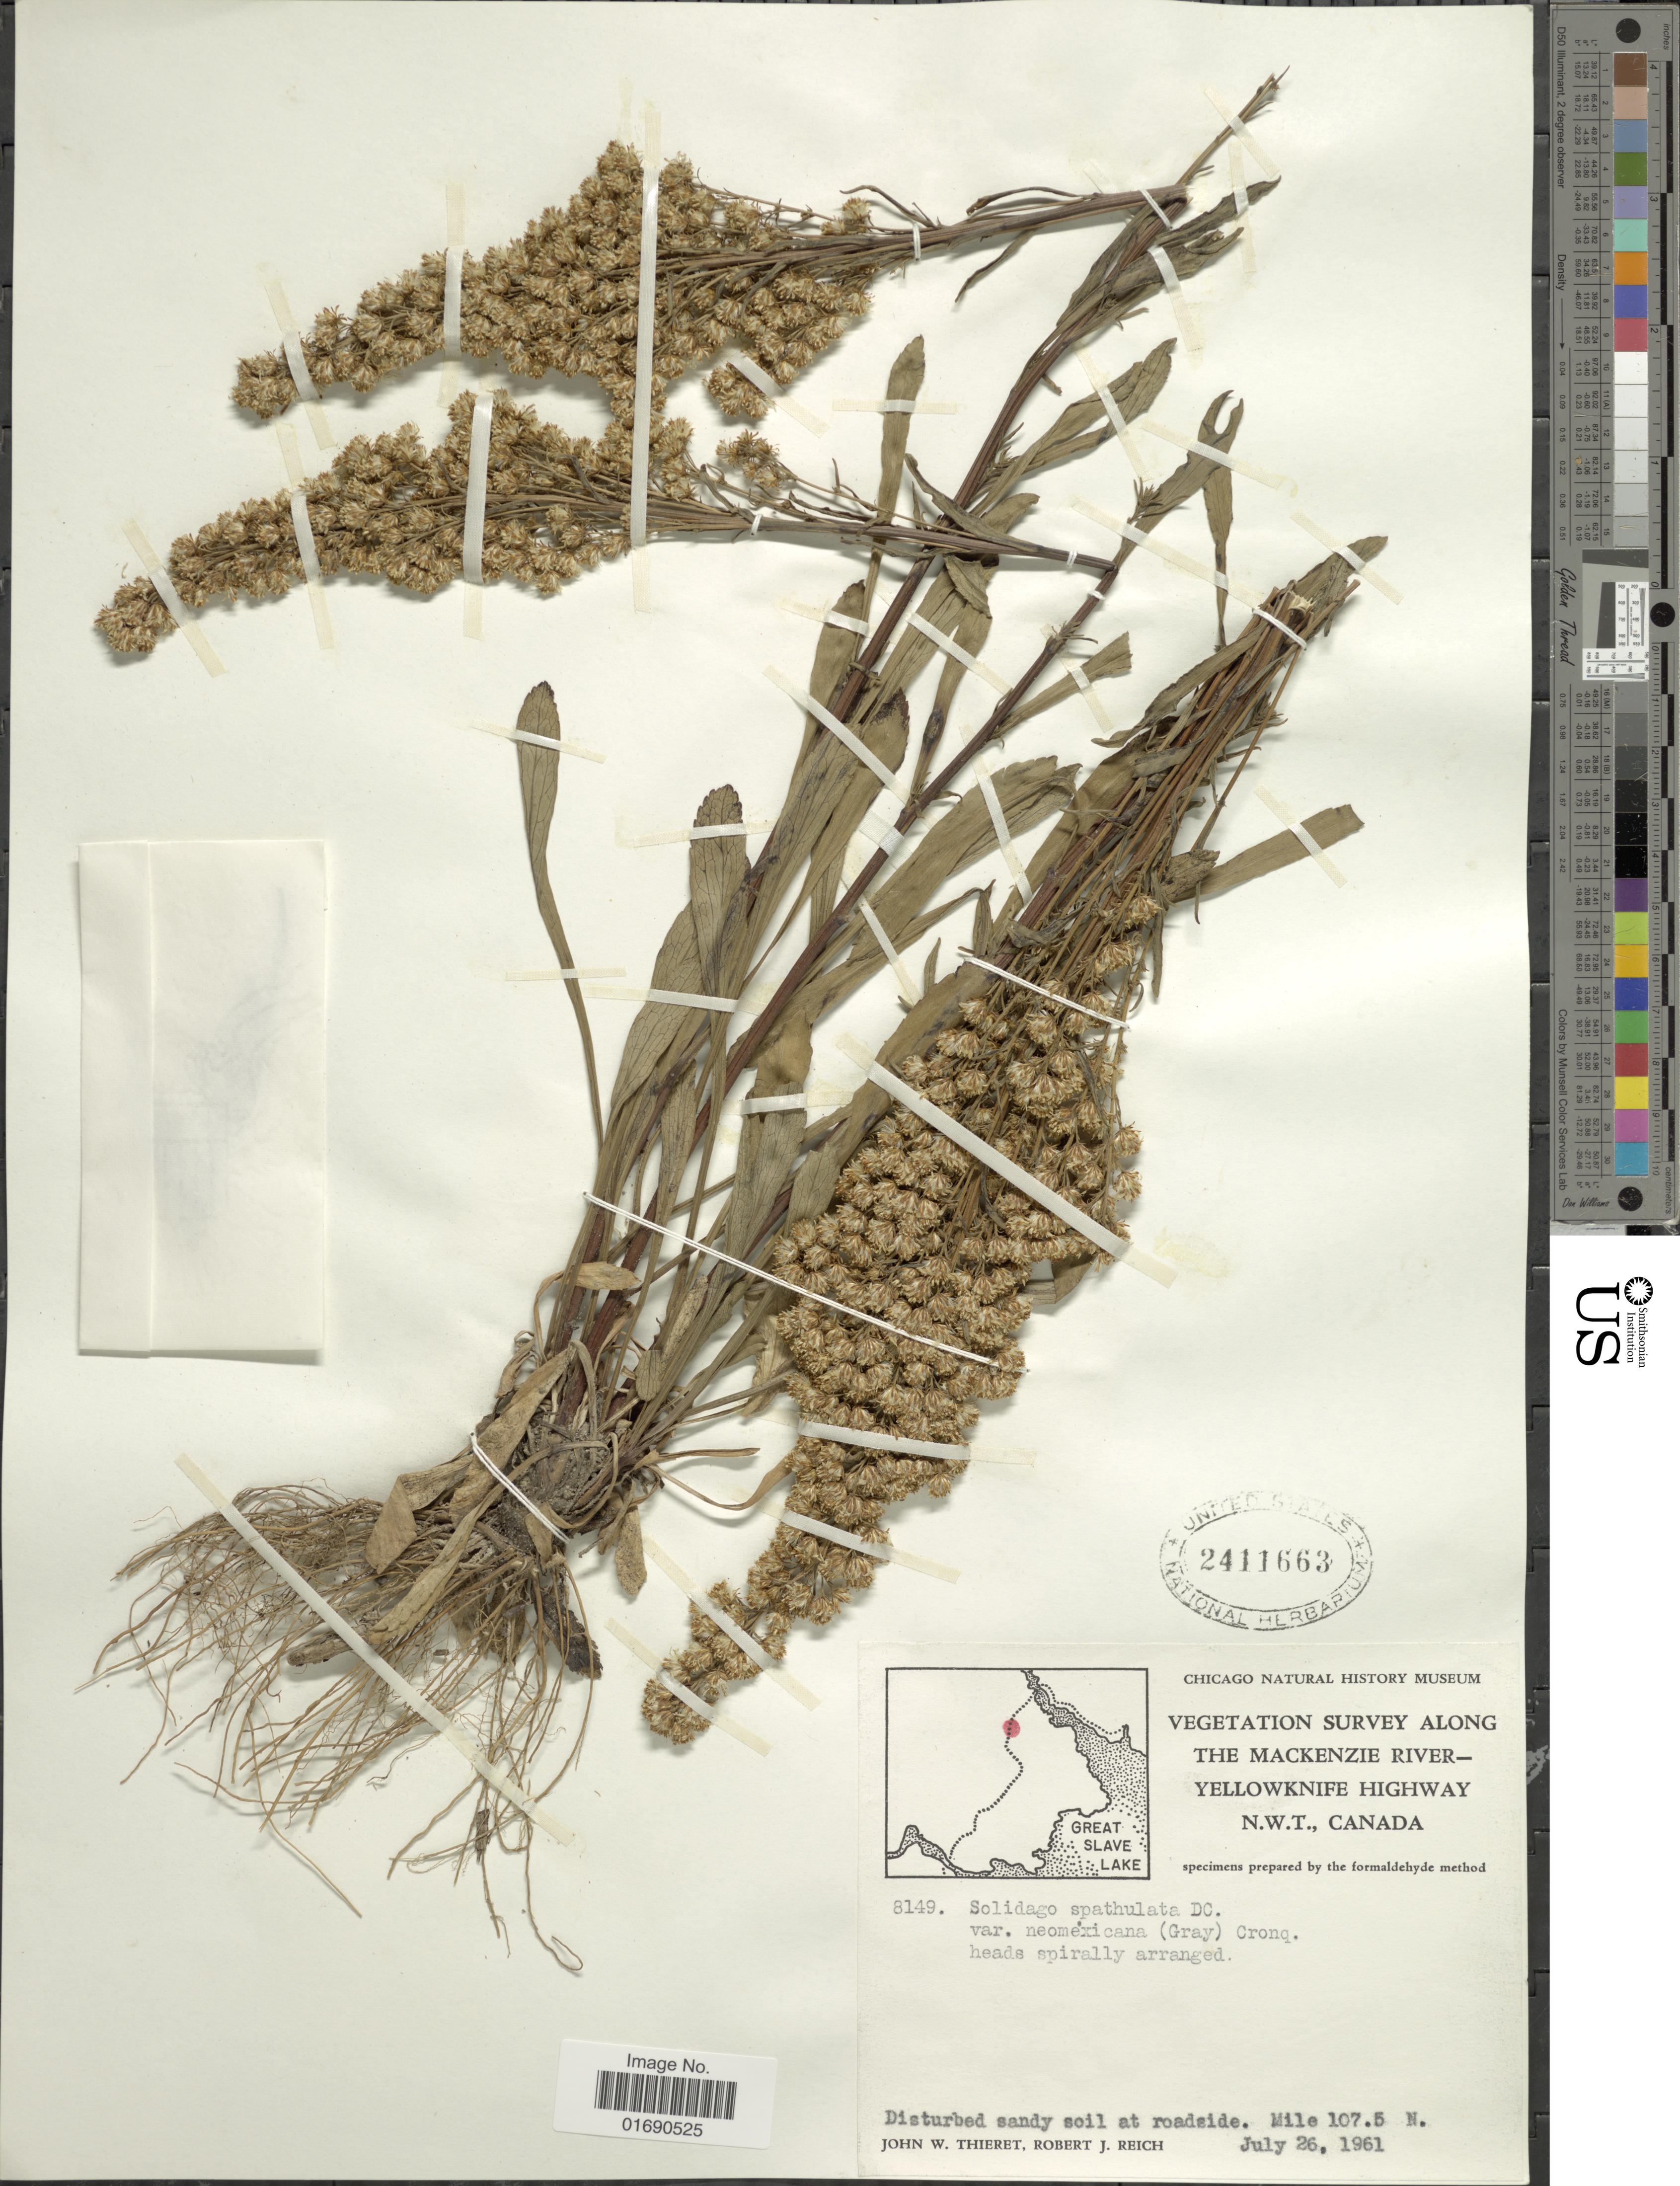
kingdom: Plantae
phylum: Tracheophyta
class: Magnoliopsida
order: Asterales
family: Asteraceae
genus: Solidago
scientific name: Solidago glutinosa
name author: Nutt.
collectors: J. W. Thieret & R. Reich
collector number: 8149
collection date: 1961-07-26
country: Canada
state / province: Northwest Territories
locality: Vegetation survey along the Mackenzie River-Yellowknife Highway, Disturbed sandy soil at roadside. Mile 107.5 N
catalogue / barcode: US 2411663